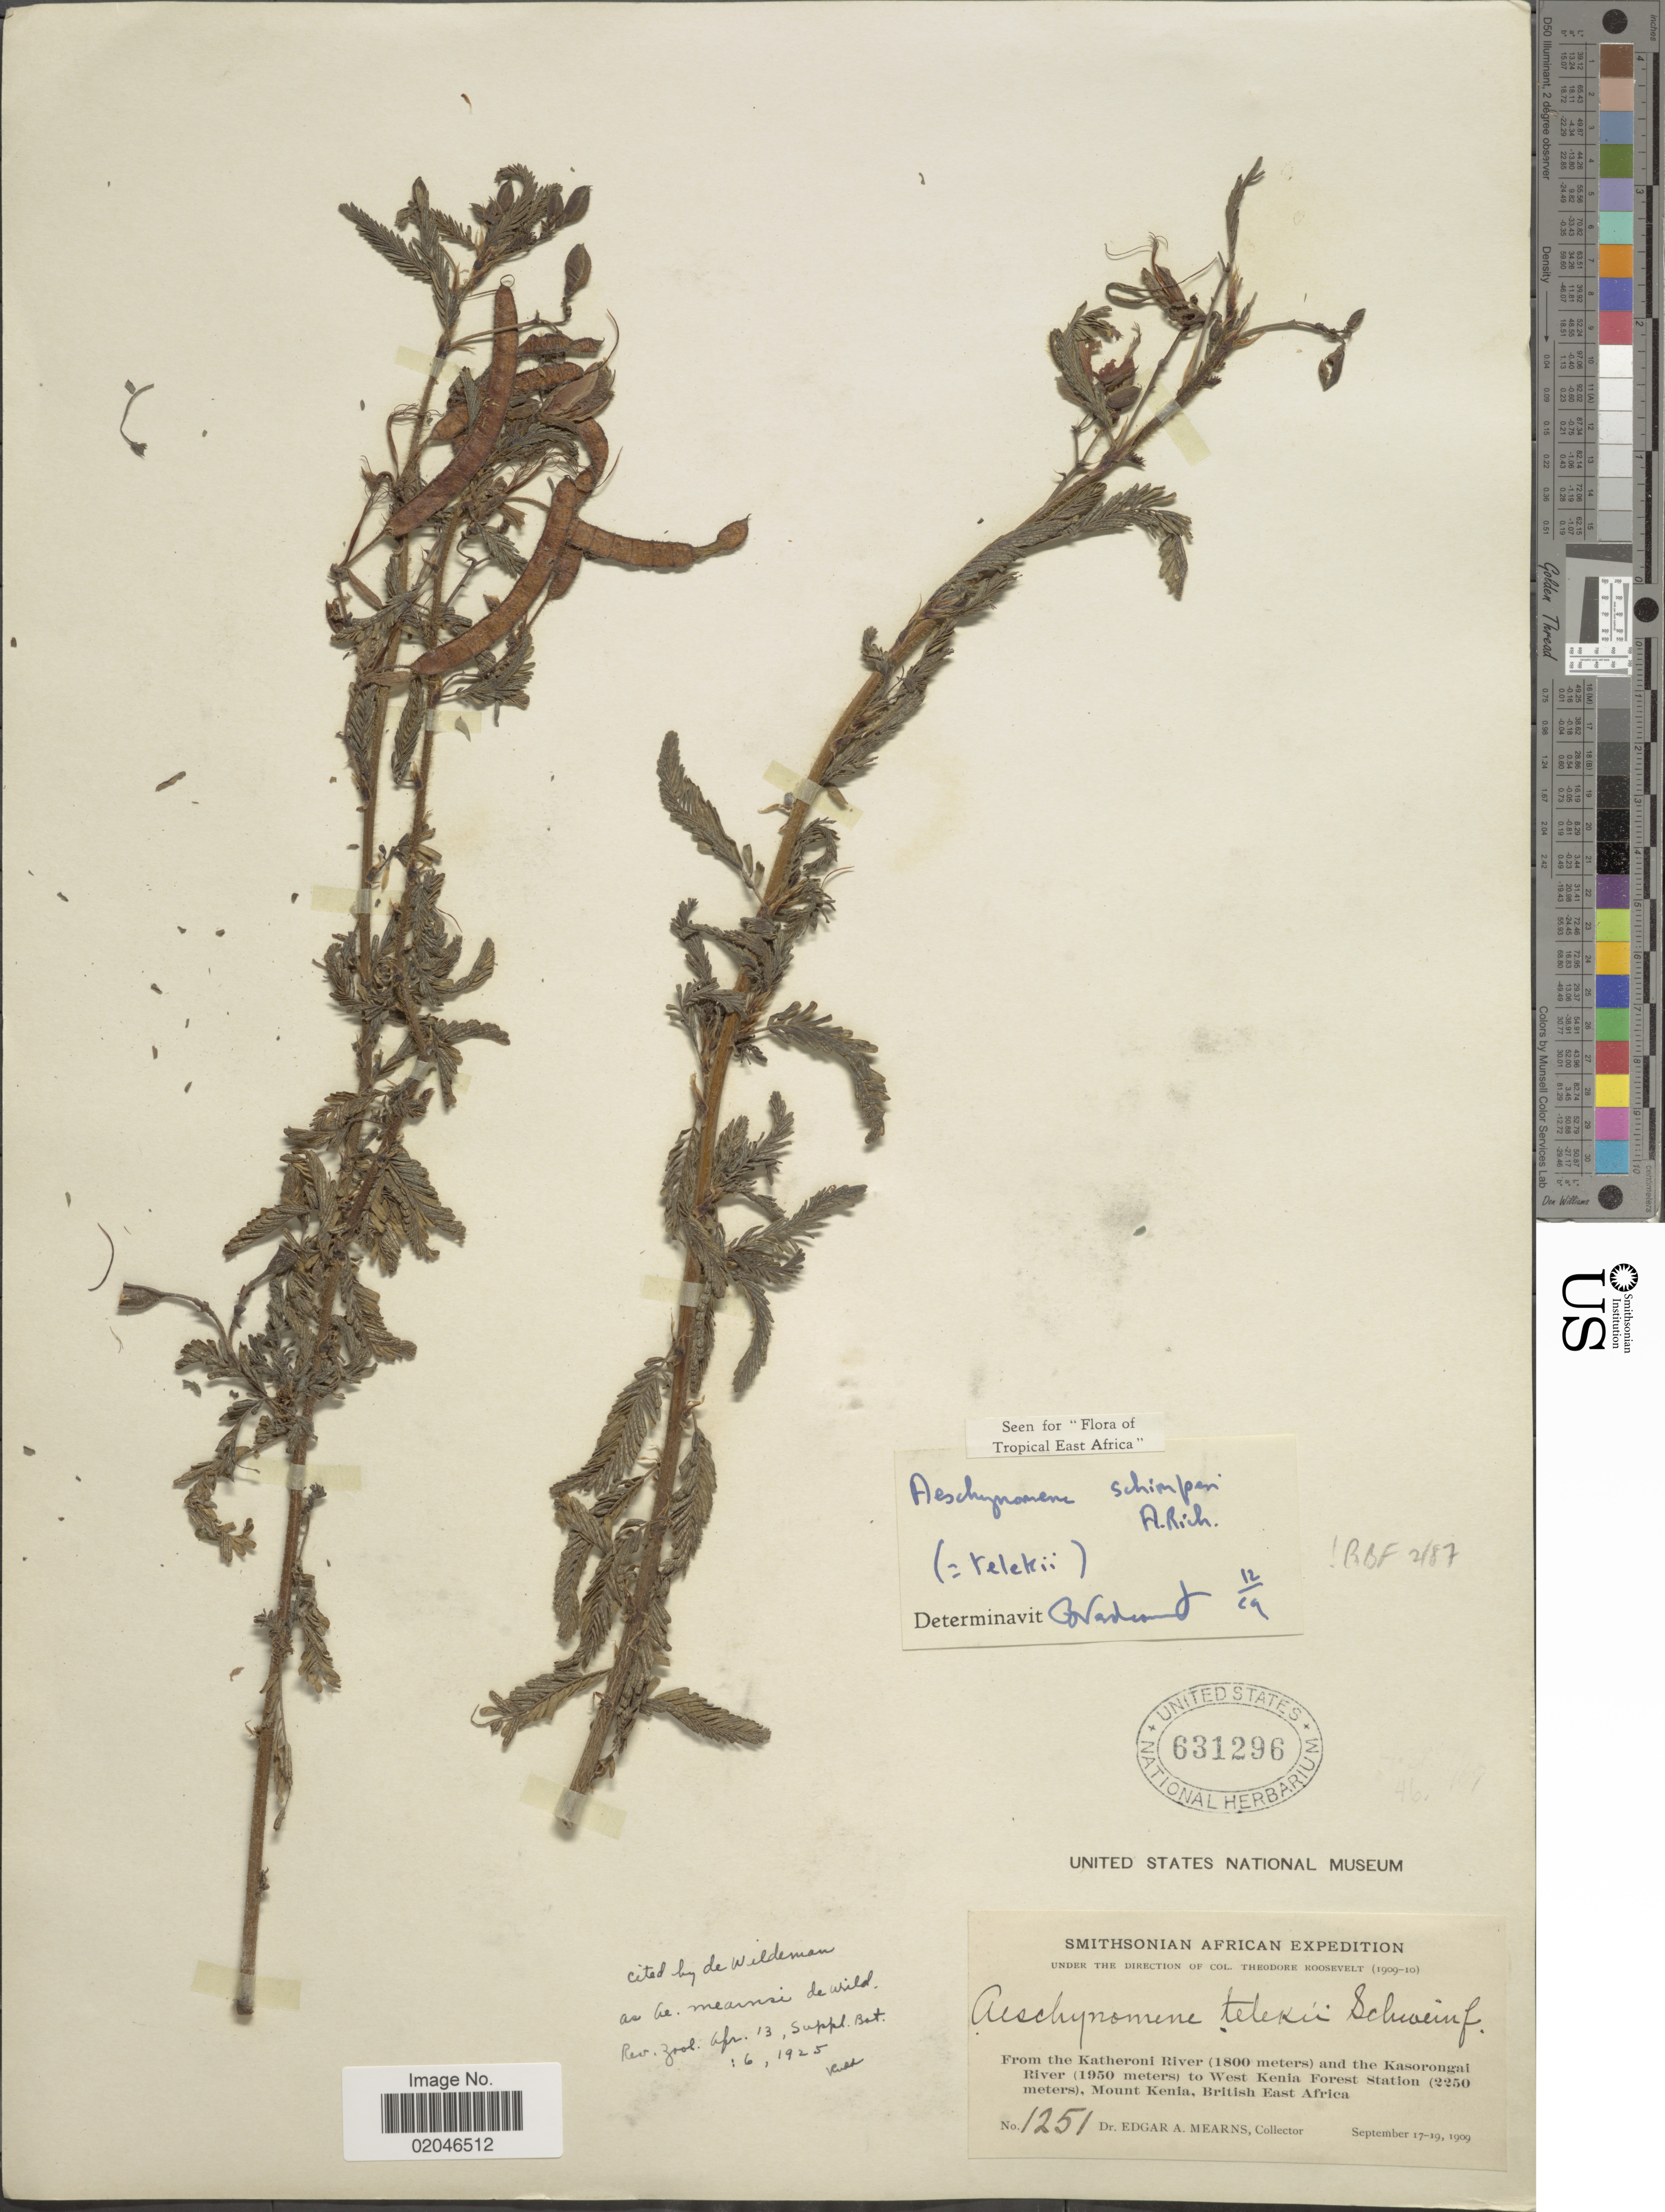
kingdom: Plantae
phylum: Tracheophyta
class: Magnoliopsida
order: Fabales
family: Fabaceae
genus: Aeschynomene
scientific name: Aeschynomene schimperi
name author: Hochst. ex A. Rich.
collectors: E. A. Mearns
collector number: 1251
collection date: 1909-09-17/1909-09-19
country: Kenya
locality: From the Katheroni River and the Kasorongai River to West Kenia Forest Station, Mount Kenia, British East Africa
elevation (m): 1800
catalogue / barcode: US 631296